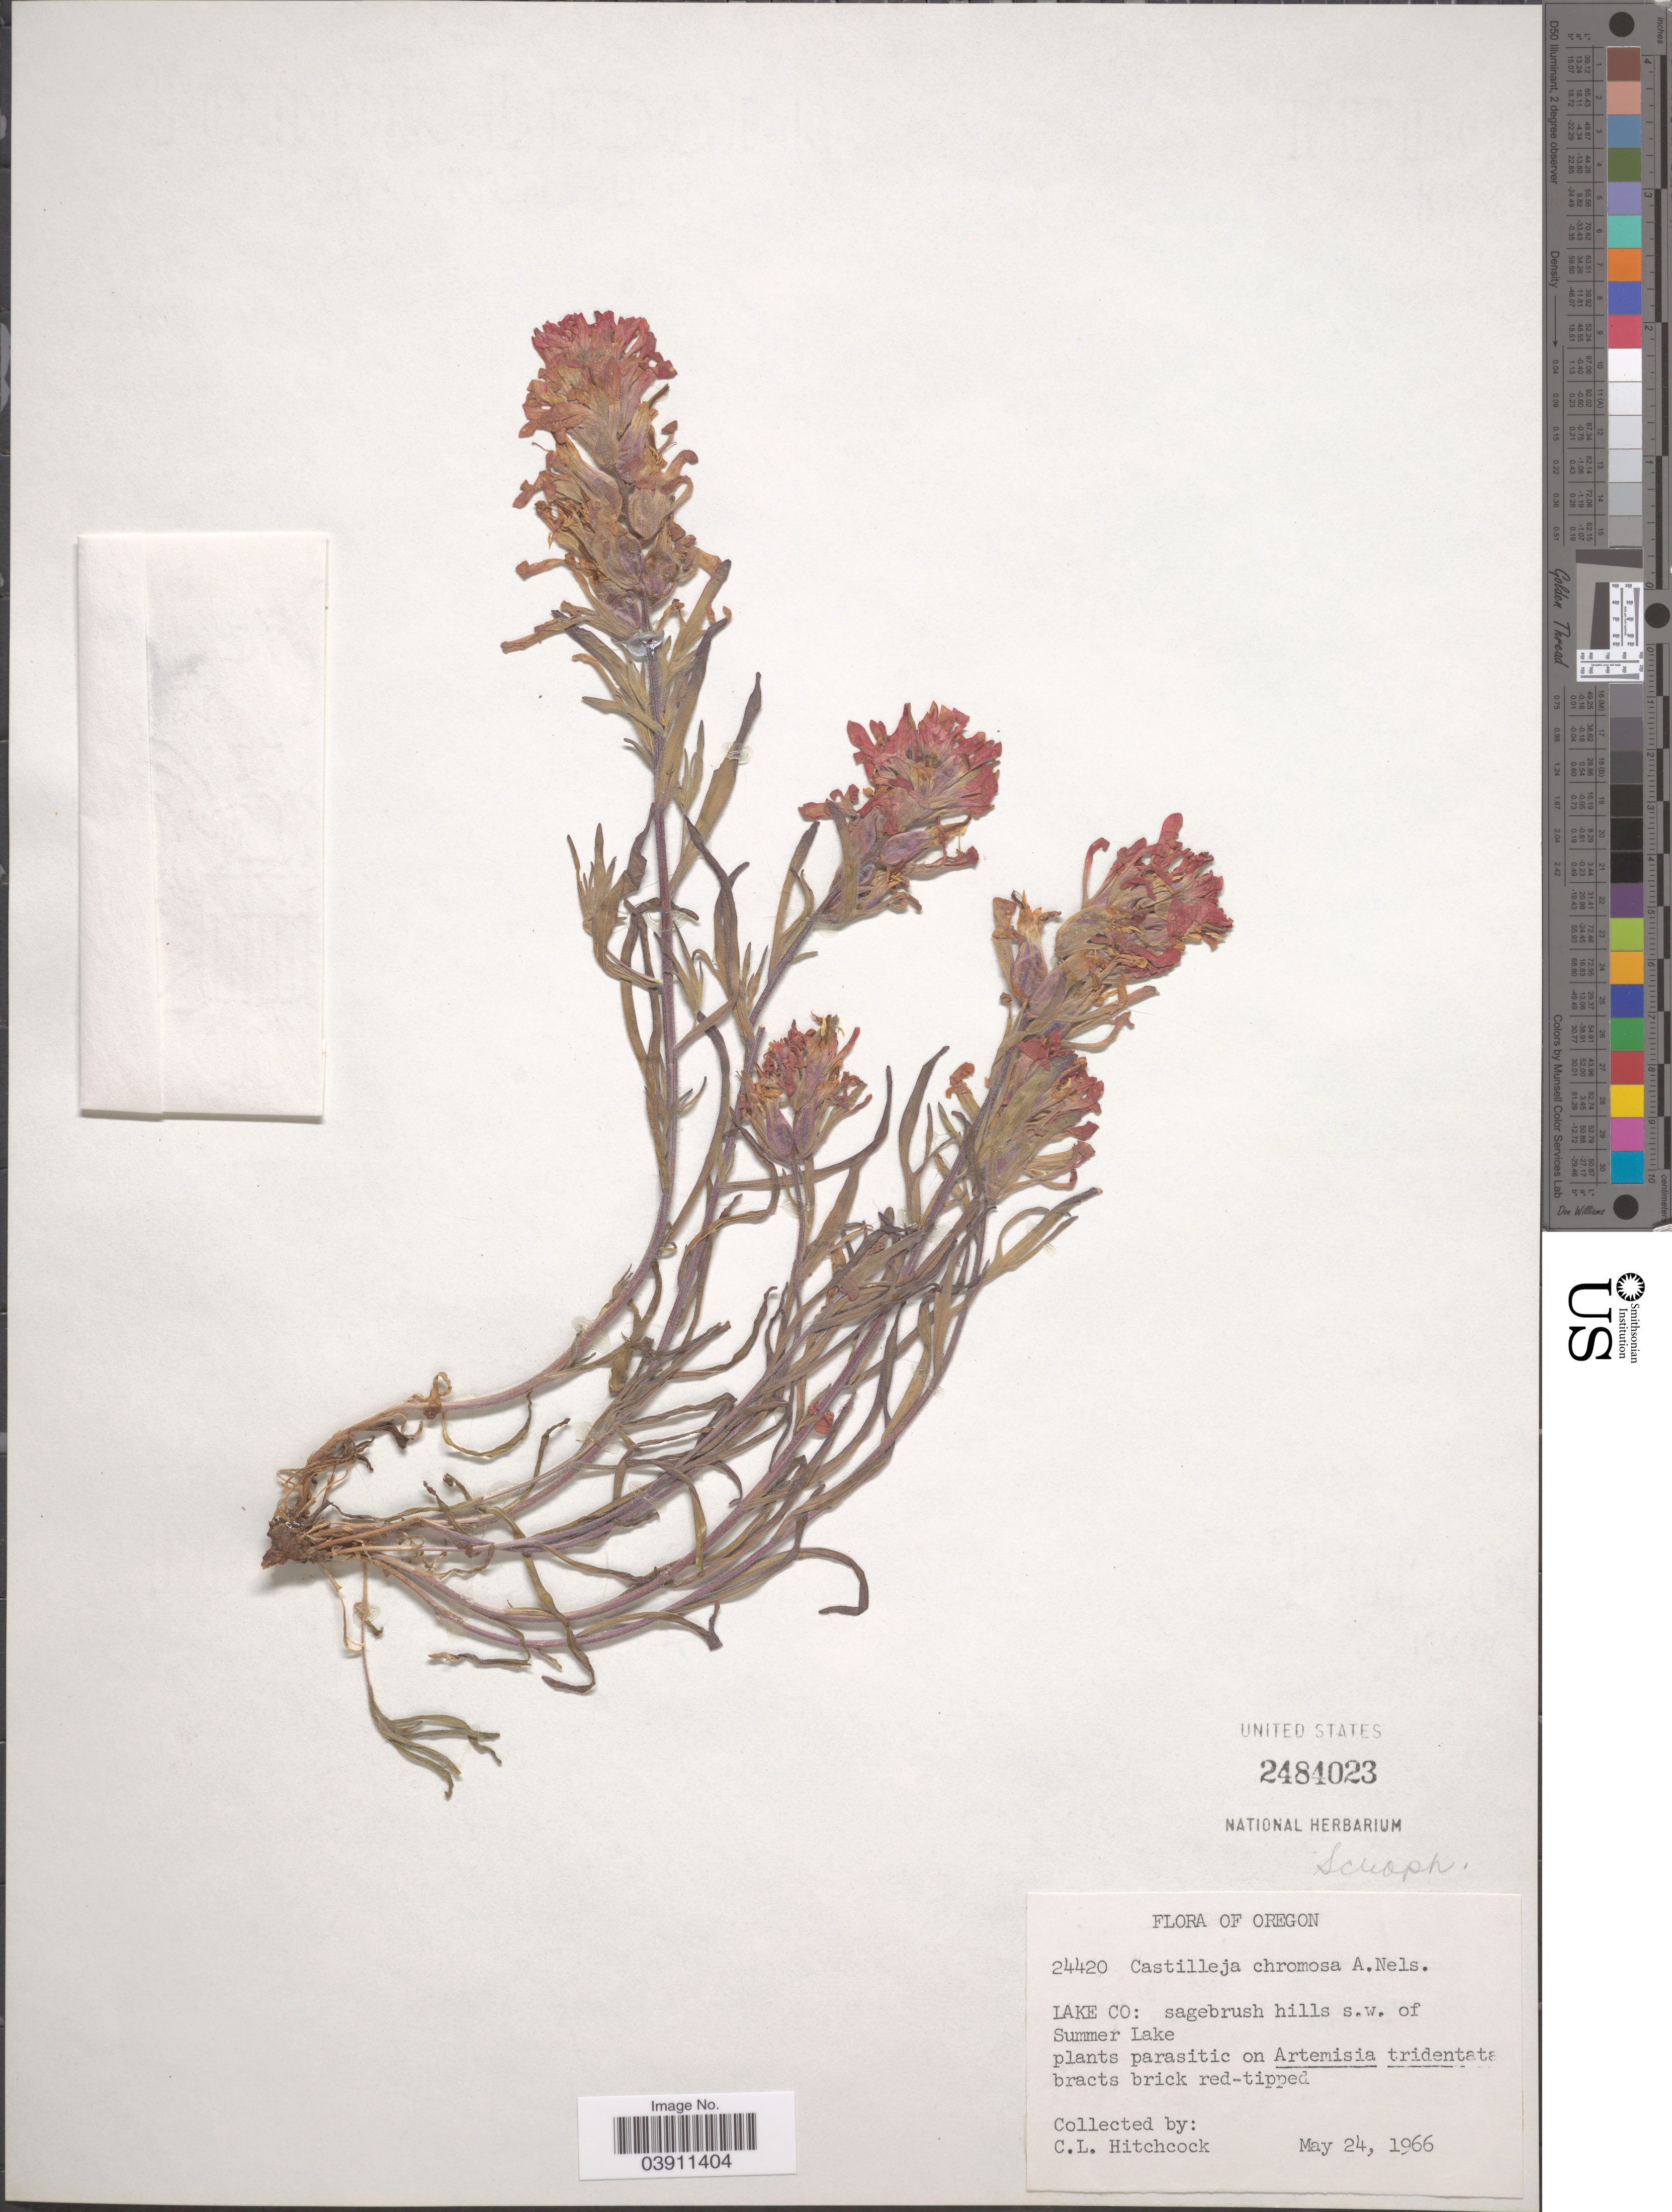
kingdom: Plantae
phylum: Tracheophyta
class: Magnoliopsida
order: Lamiales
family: Orobanchaceae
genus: Castilleja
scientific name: Castilleja chromosa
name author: A. Nelson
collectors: C. L. Hitchcock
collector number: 24420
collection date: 1966-05-24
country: United States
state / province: Oregon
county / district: Lake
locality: Lake Co: Sagebrush hills s.w. of Summer Lake.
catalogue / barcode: US 2484023